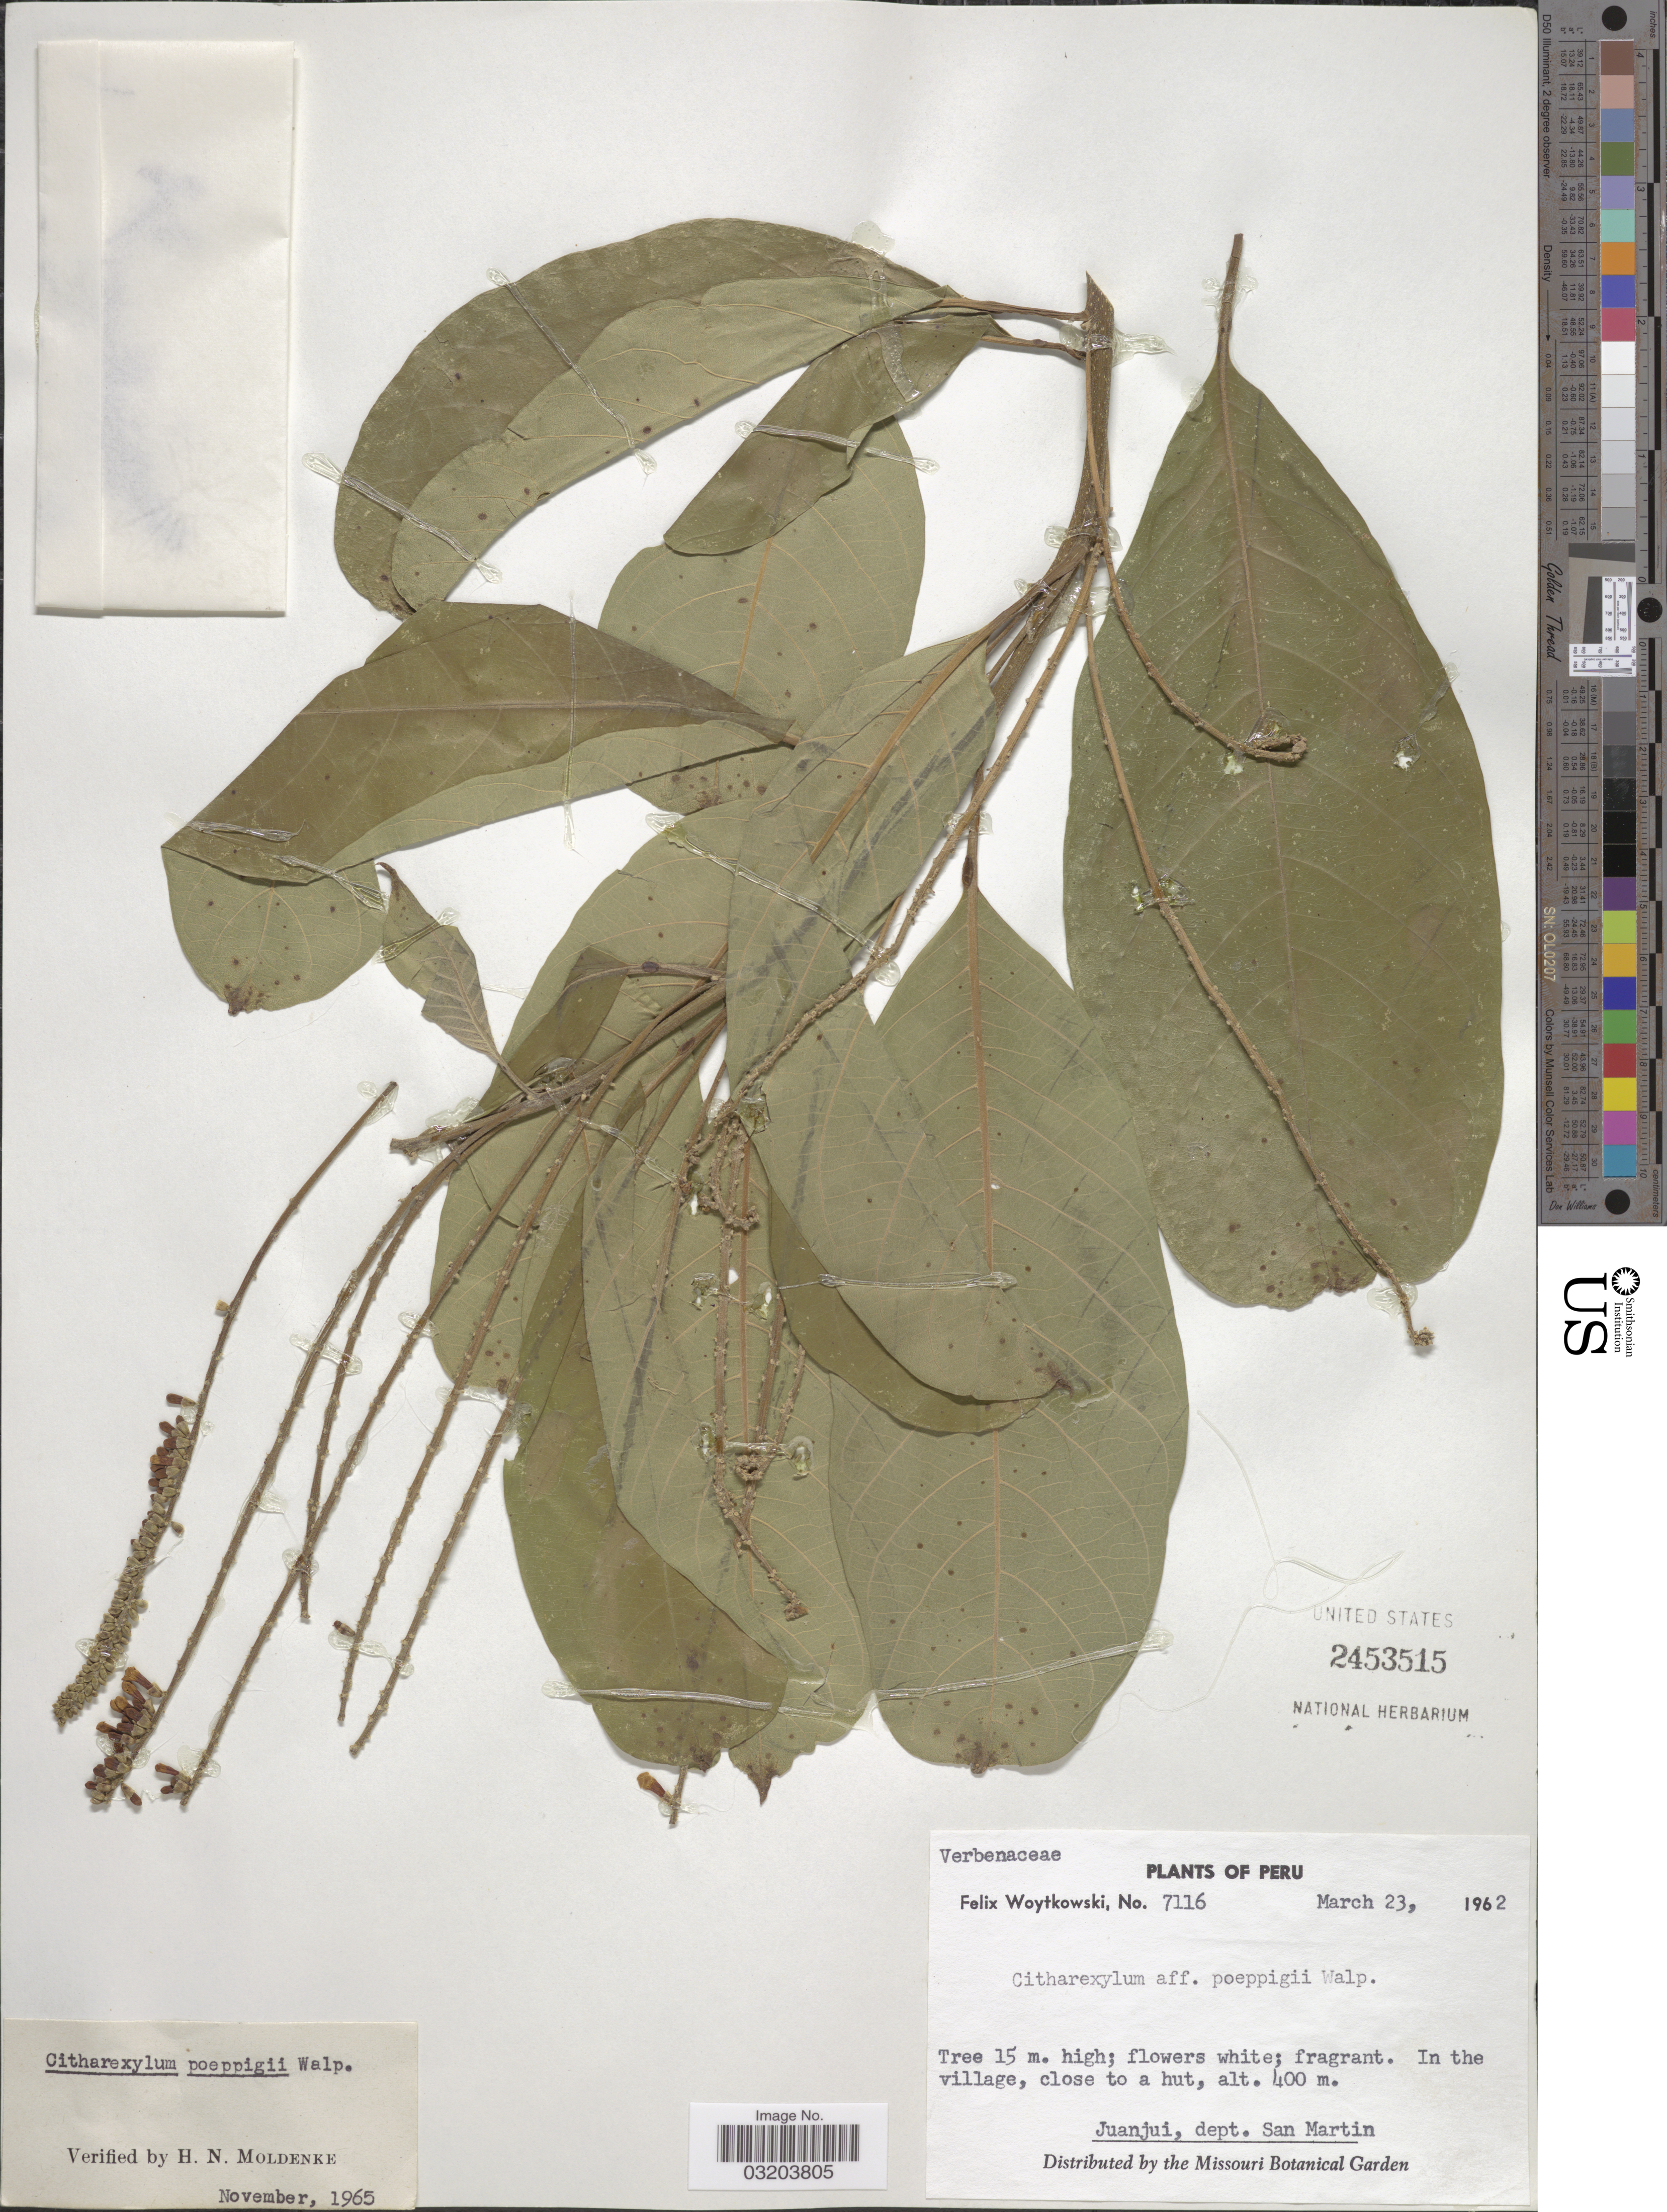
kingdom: Plantae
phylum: Tracheophyta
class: Magnoliopsida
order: Lamiales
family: Verbenaceae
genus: Citharexylum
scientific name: Citharexylum poeppigii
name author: Walp.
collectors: F. Woytkowski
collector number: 7116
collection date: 1962-03-23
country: Peru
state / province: San Martín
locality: In the village, close to a hut. Juanjui, dept. San Martin.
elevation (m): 400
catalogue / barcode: US 2453515